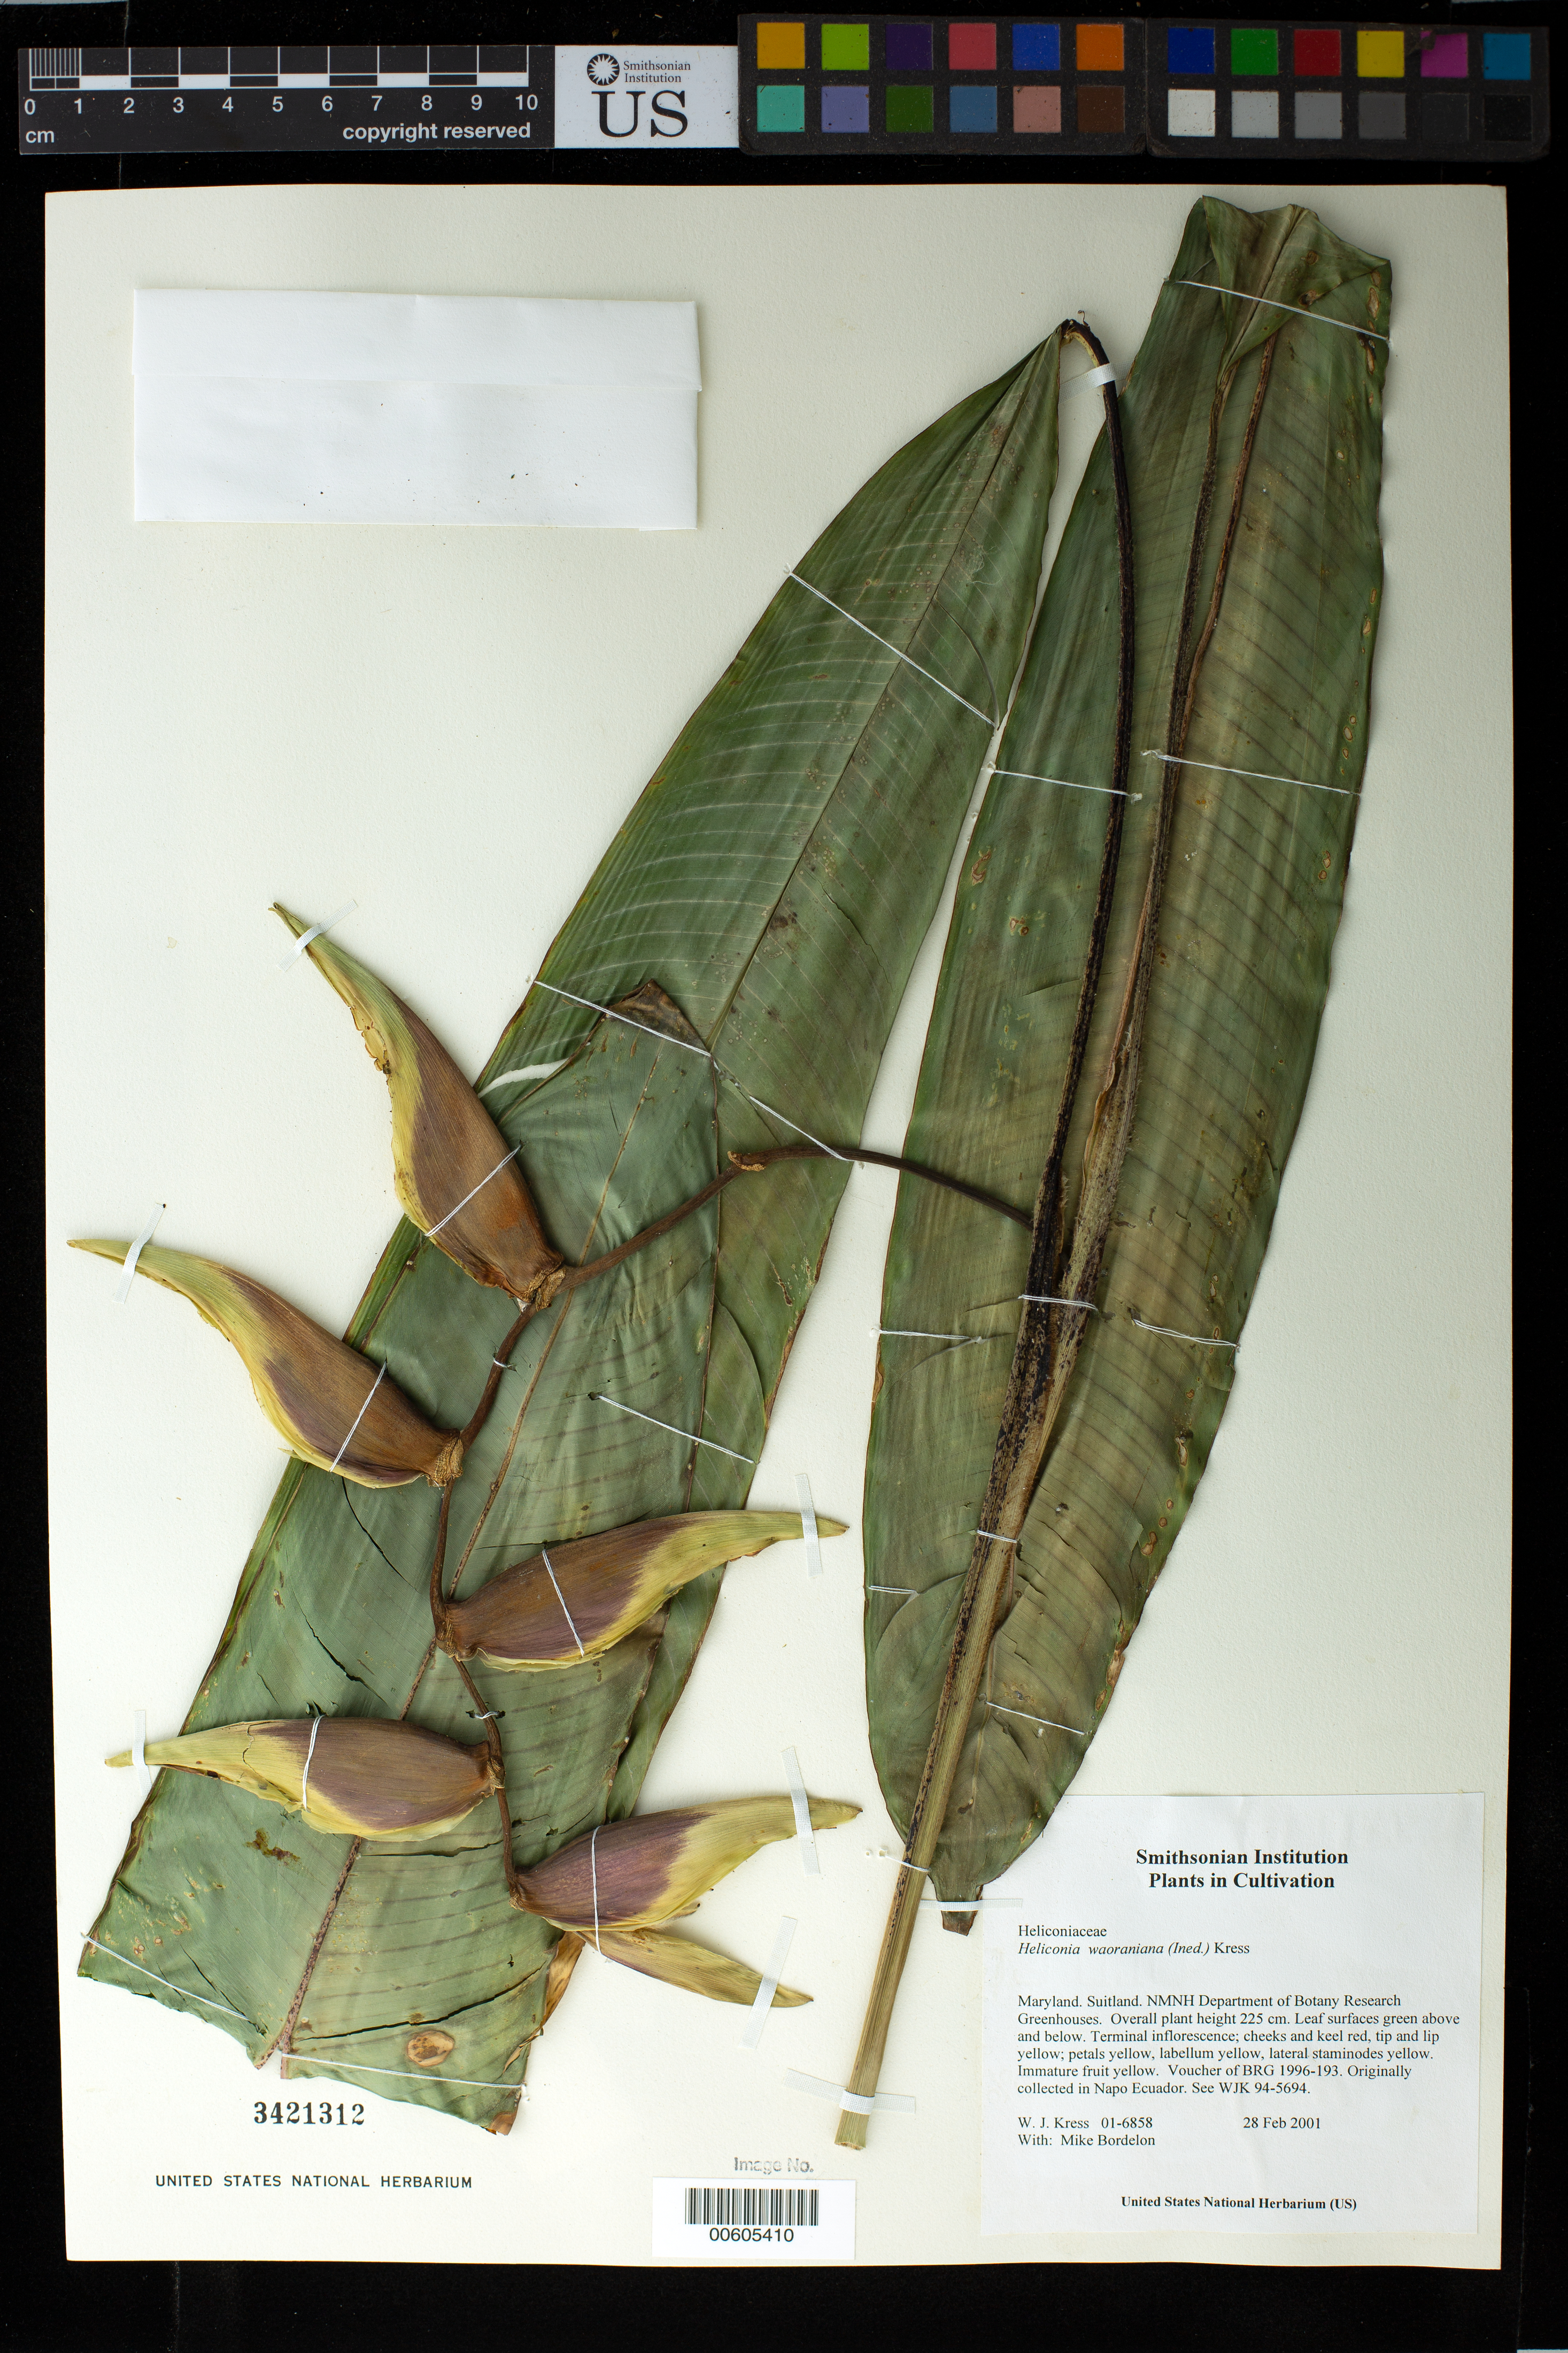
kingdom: Plantae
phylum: Tracheophyta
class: Liliopsida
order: Zingiberales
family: Heliconiaceae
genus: Heliconia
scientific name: Heliconia waoraniana W.J. Kress, sp. nov., ined. 2013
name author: W.J. Kress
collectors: W. J. Kress & M. Bordelon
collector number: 01-6858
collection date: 2001-02-28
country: United States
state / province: Maryland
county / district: Prince George's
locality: NMNH Botany Research Greenhouses. Suitland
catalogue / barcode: US 3421312